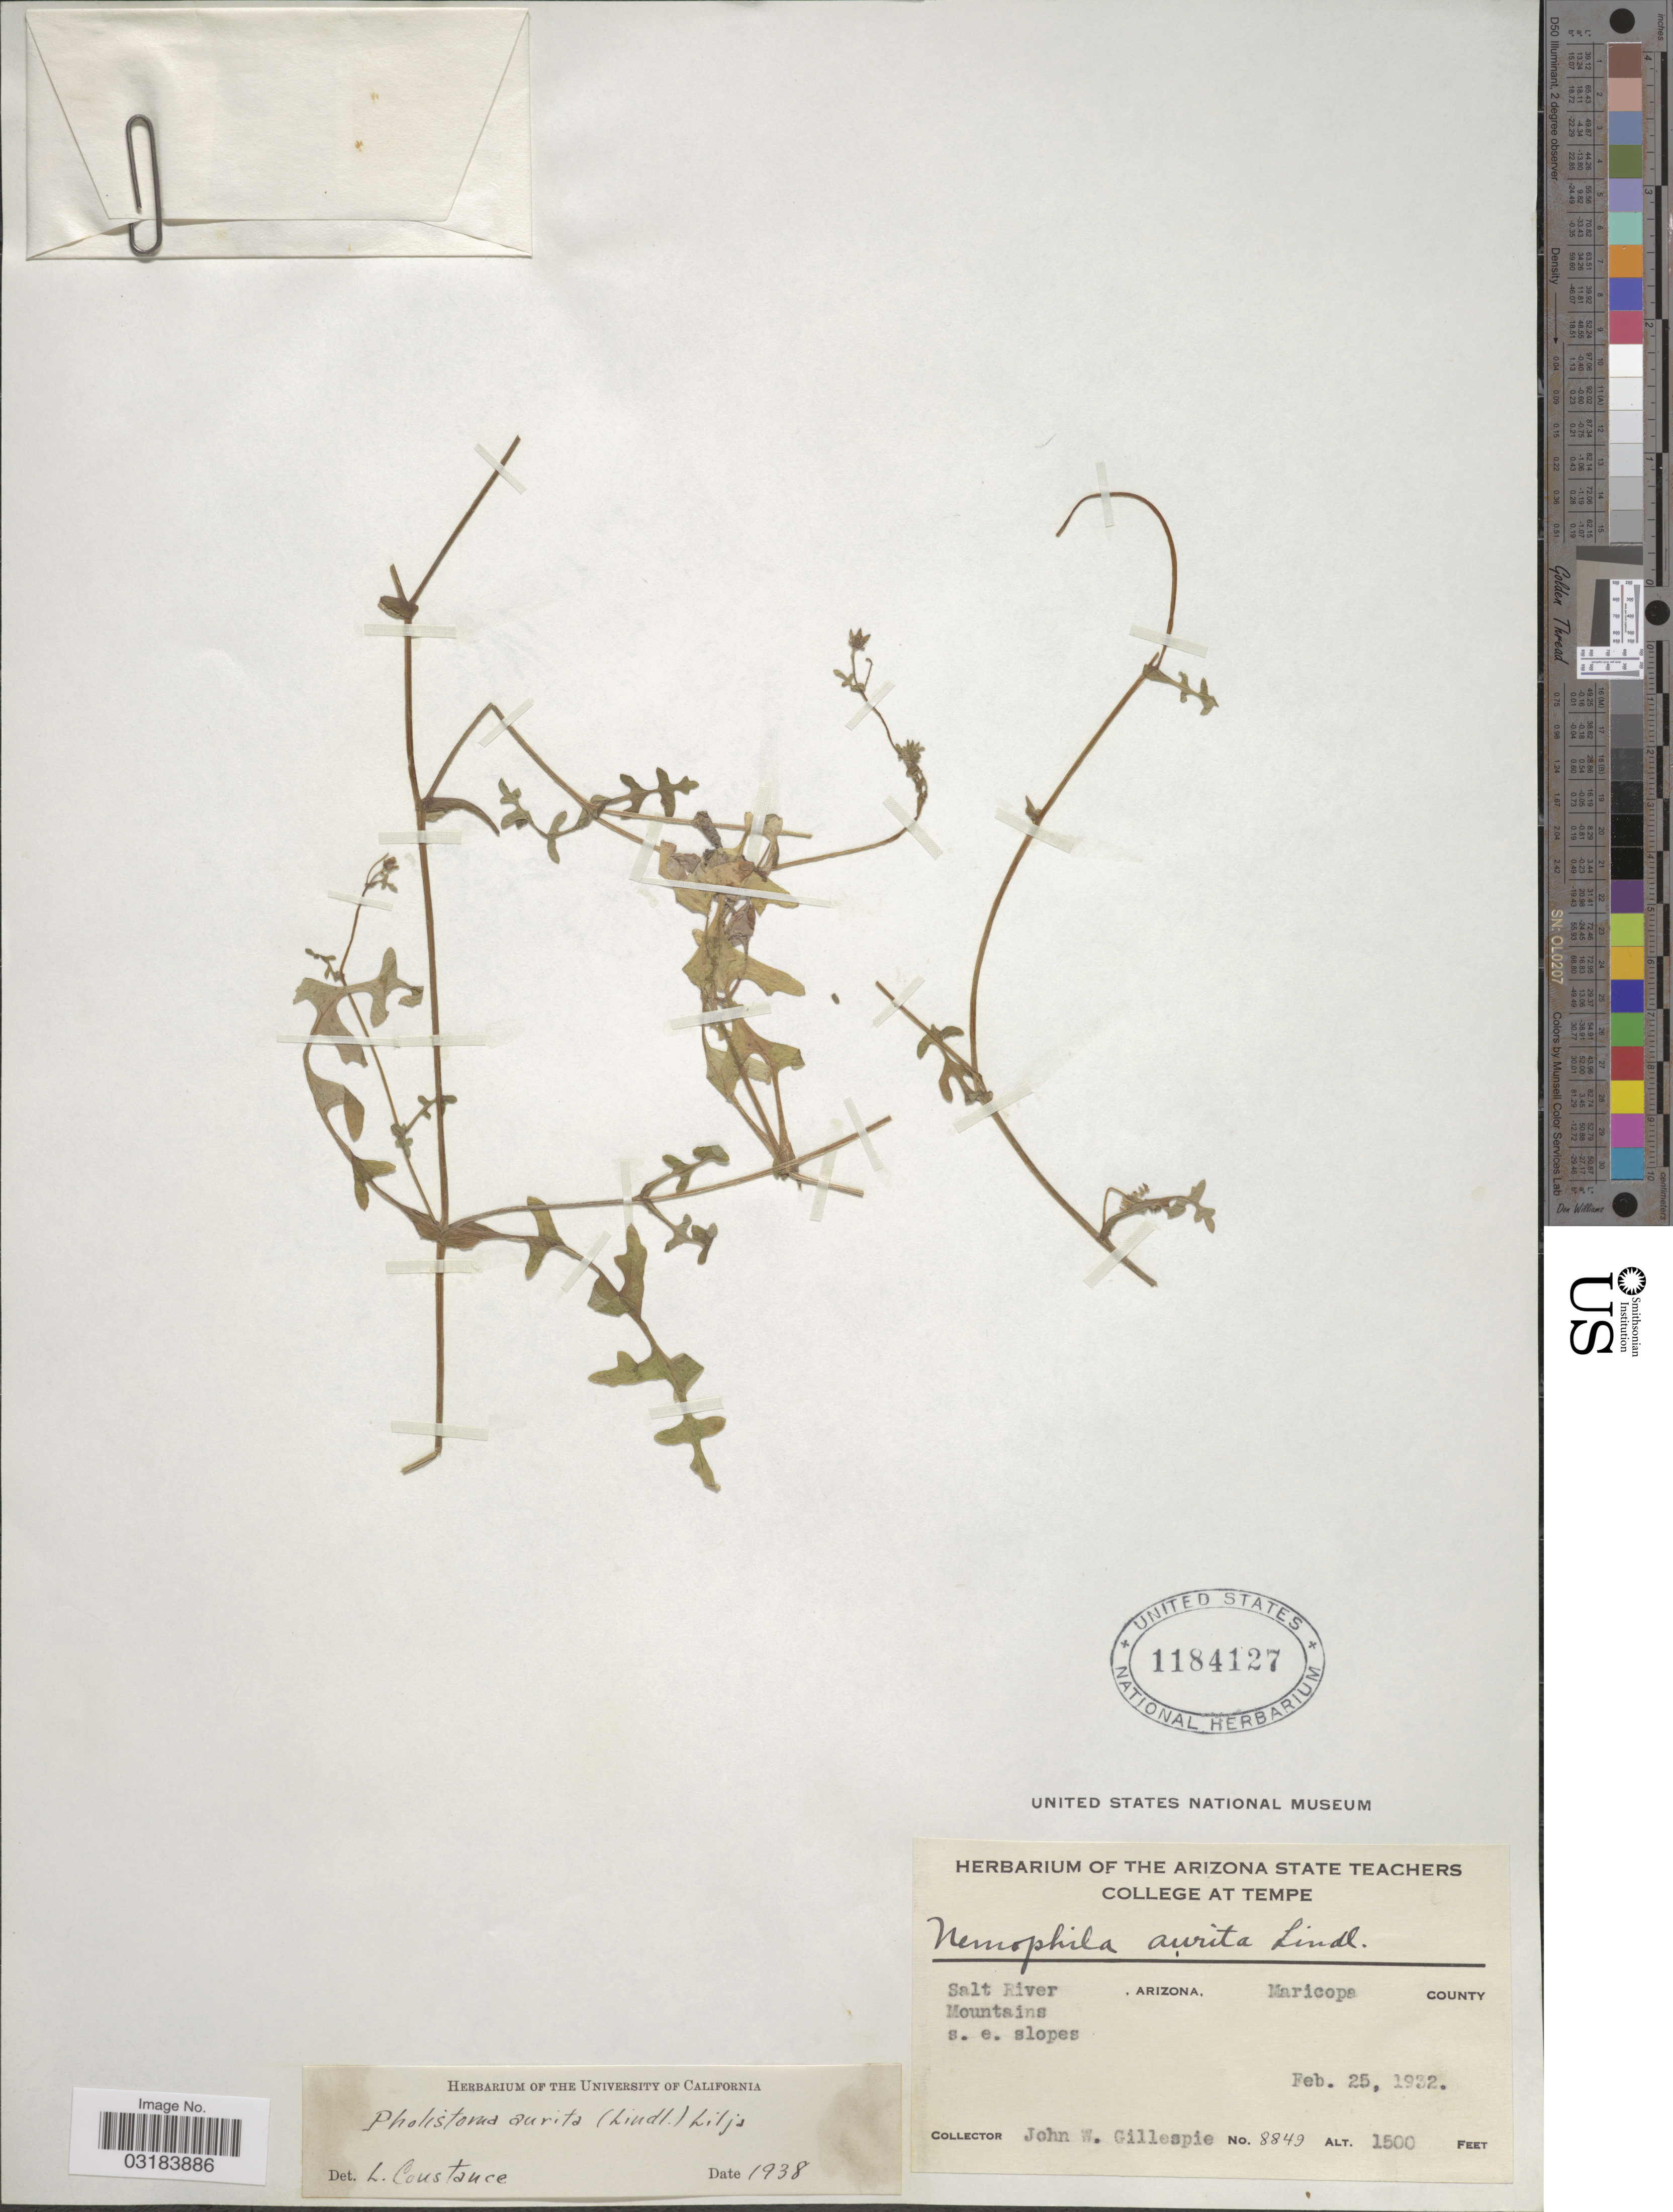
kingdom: Plantae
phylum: Tracheophyta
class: Magnoliopsida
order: Boraginales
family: Hydrophyllaceae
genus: Pholistoma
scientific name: Pholistoma auritum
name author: (Lindl.) Lilja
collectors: J. W. Gillespie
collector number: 8849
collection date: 1932-02-25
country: United States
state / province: Arizona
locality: Salt River Mountains s.e. slopes, Maricopa County.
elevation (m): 457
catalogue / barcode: US 1184127